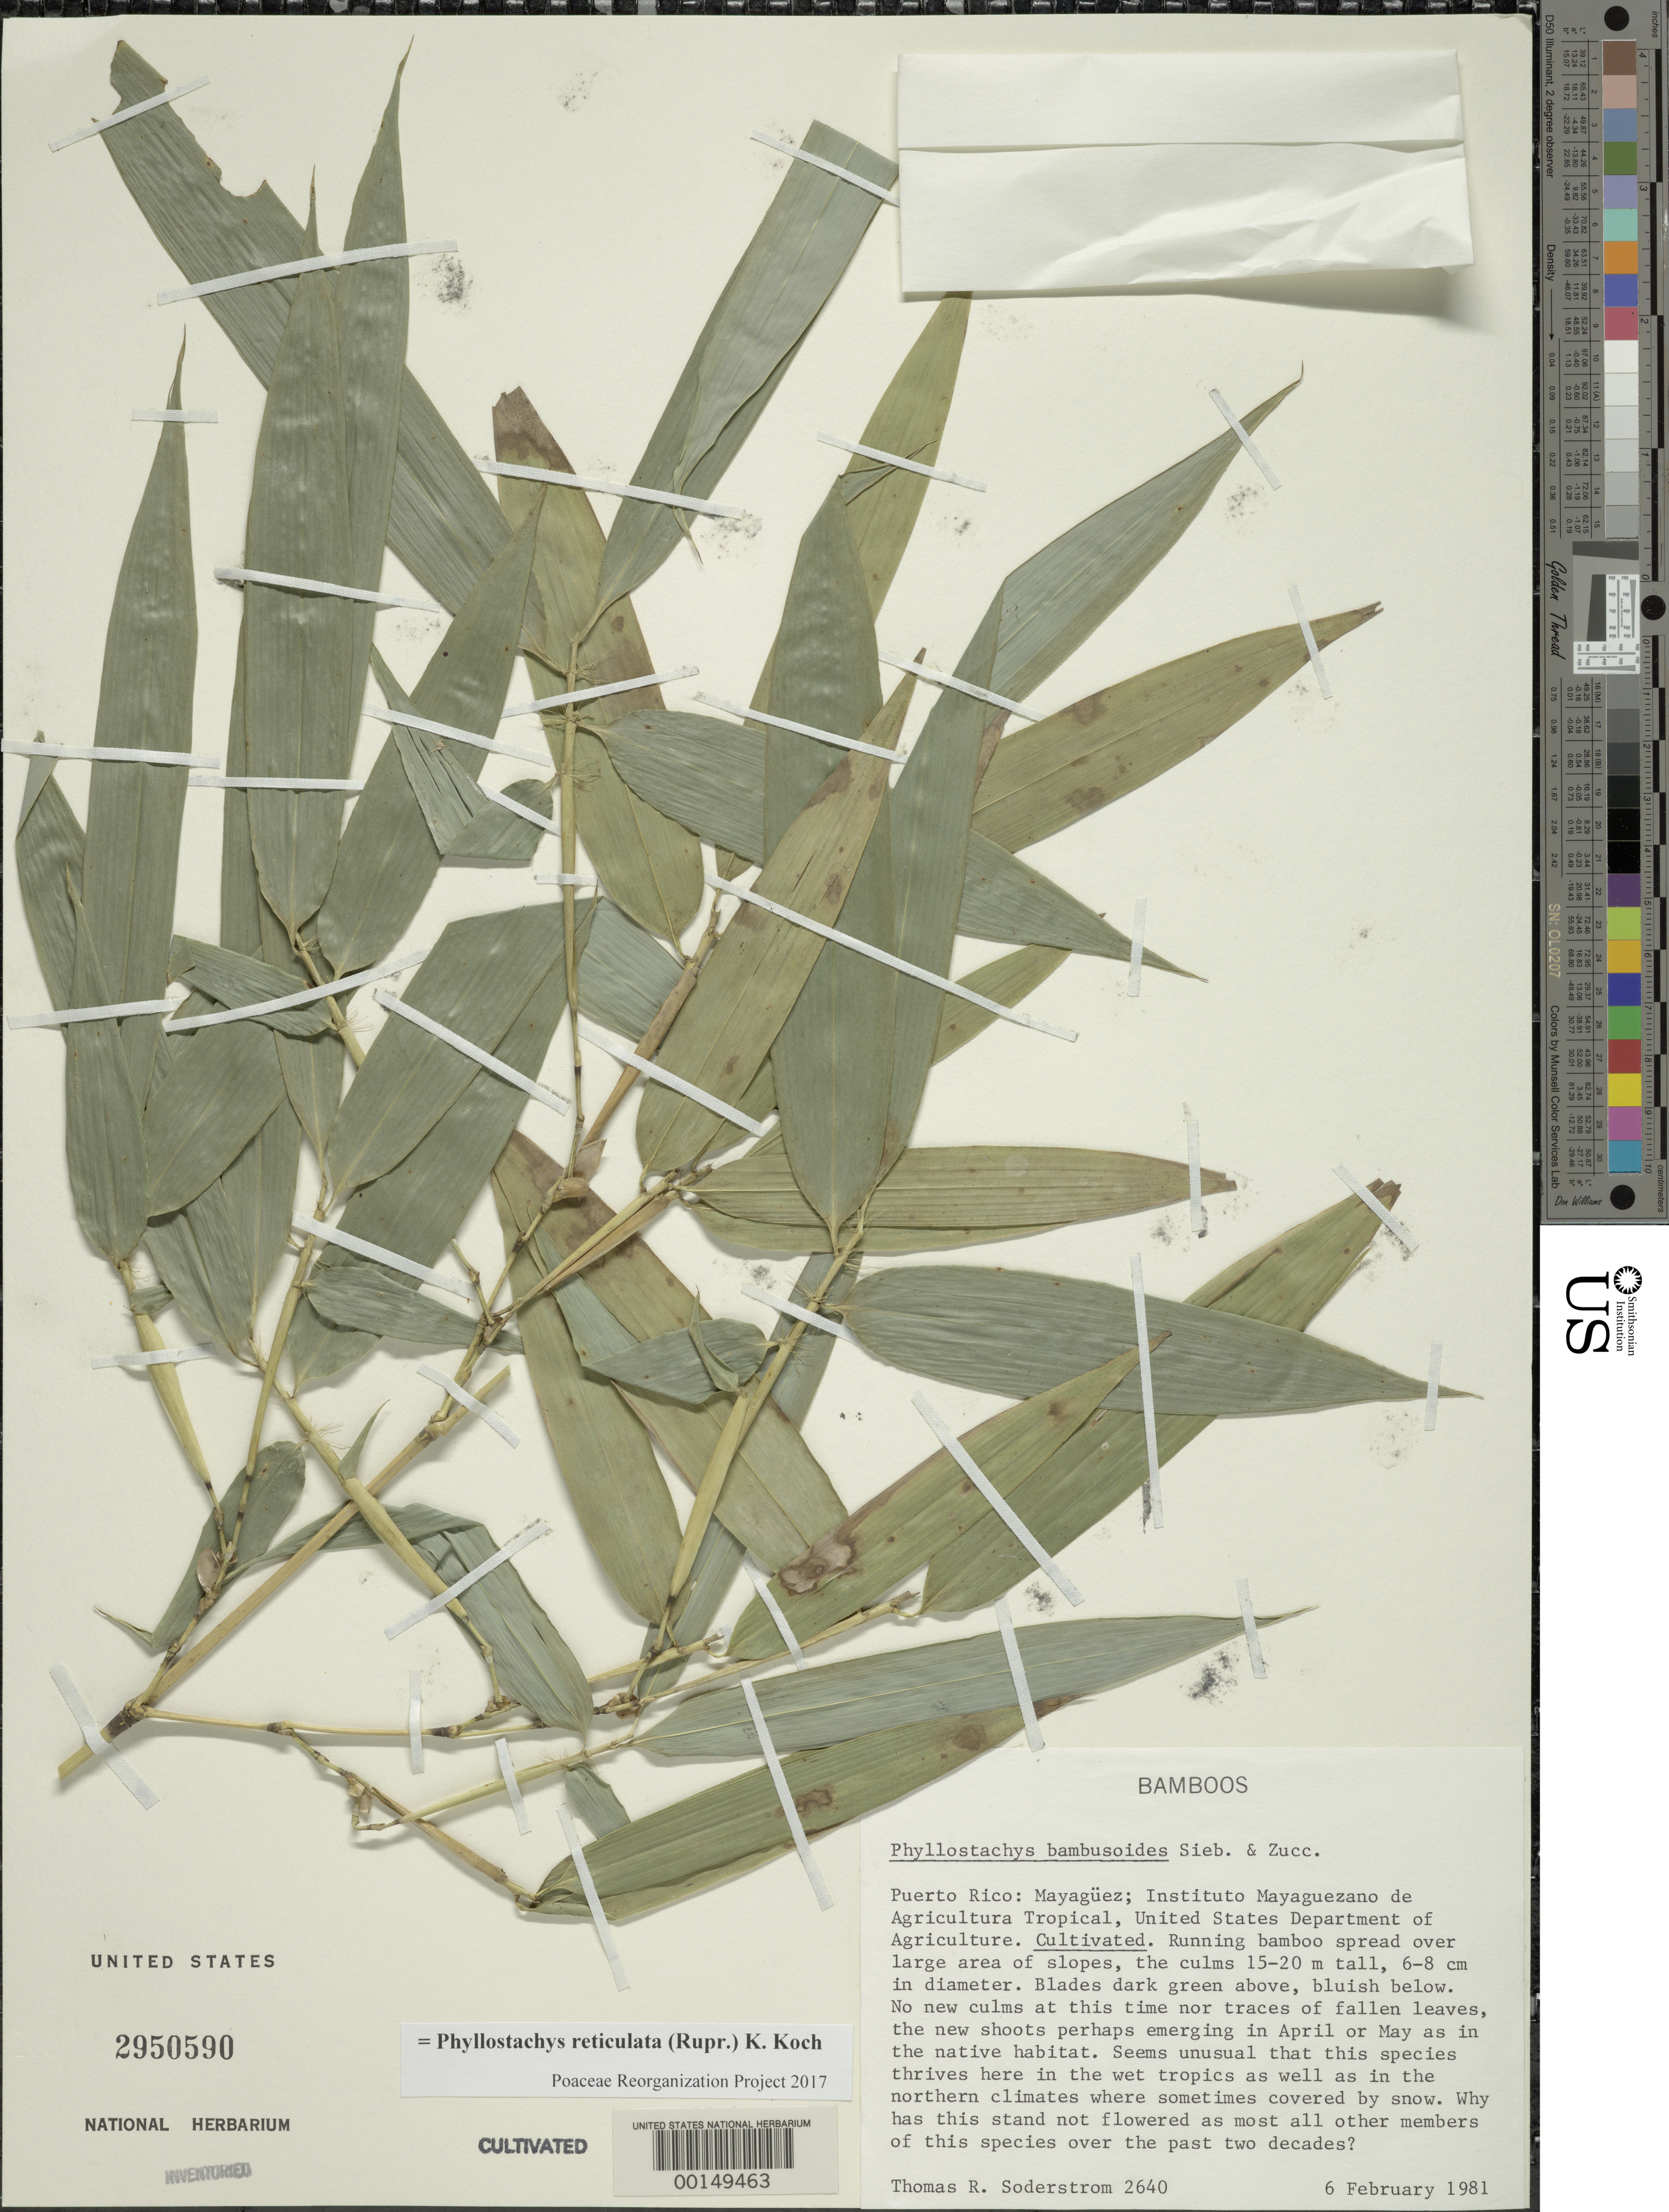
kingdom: Plantae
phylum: Tracheophyta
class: Liliopsida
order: Poales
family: Poaceae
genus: Phyllostachys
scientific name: Phyllostachys reticulata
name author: (Rupr.) K. Koch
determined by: Poaceae Reorganization Project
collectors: T. R. Soderstrom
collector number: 2640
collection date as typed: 06 Feb 1981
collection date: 1981-02-06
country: Puerto Rico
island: Greater Antilles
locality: Mayaguez, usda, institute tropical agric.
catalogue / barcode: US 2950590